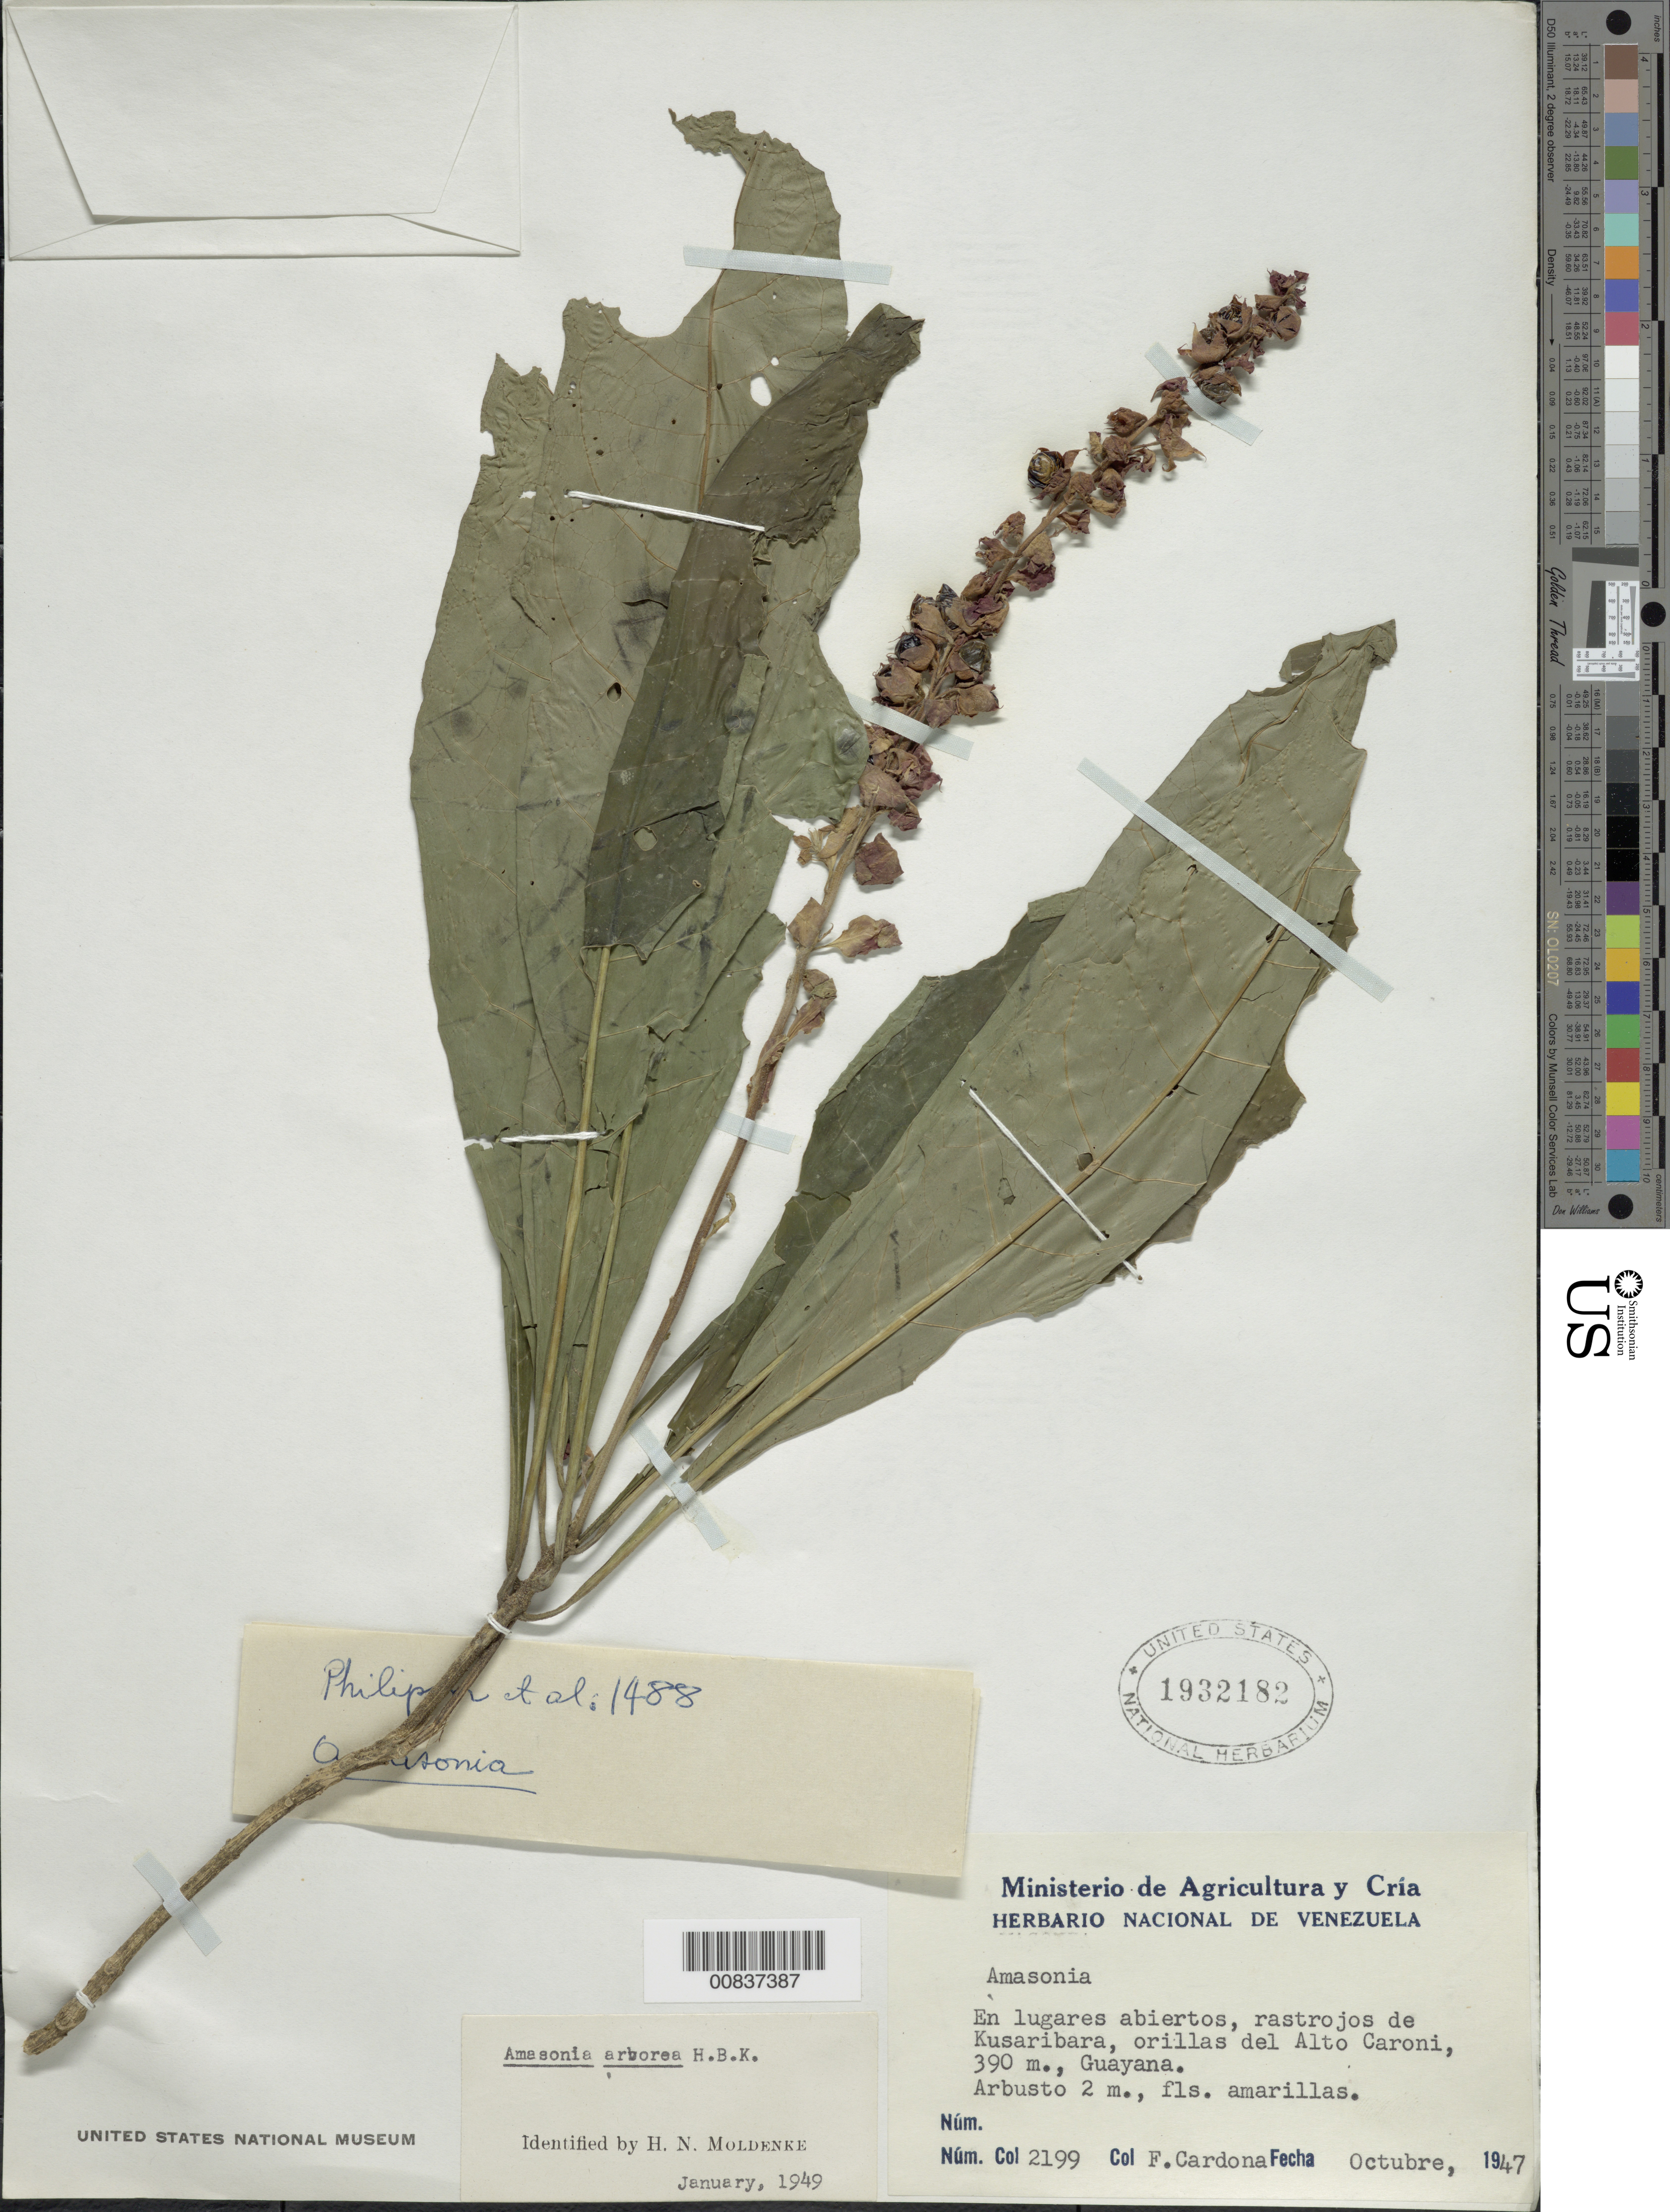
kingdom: Plantae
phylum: Tracheophyta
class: Magnoliopsida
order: Lamiales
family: Lamiaceae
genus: Amasonia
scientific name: Amasonia arborea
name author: (Aubl.) Moldenke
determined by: Moldenke, H. N.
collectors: F. Cardona Puig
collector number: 2199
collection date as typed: Oct-47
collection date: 1947-10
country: Venezuela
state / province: Bolívar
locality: Río Caroní, Guayana; rastrojos de Kusaribara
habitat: Lugares abiertos, rastrojos de Kusaribara, orialls del Alto Caroni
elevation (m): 390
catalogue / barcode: US 1932182